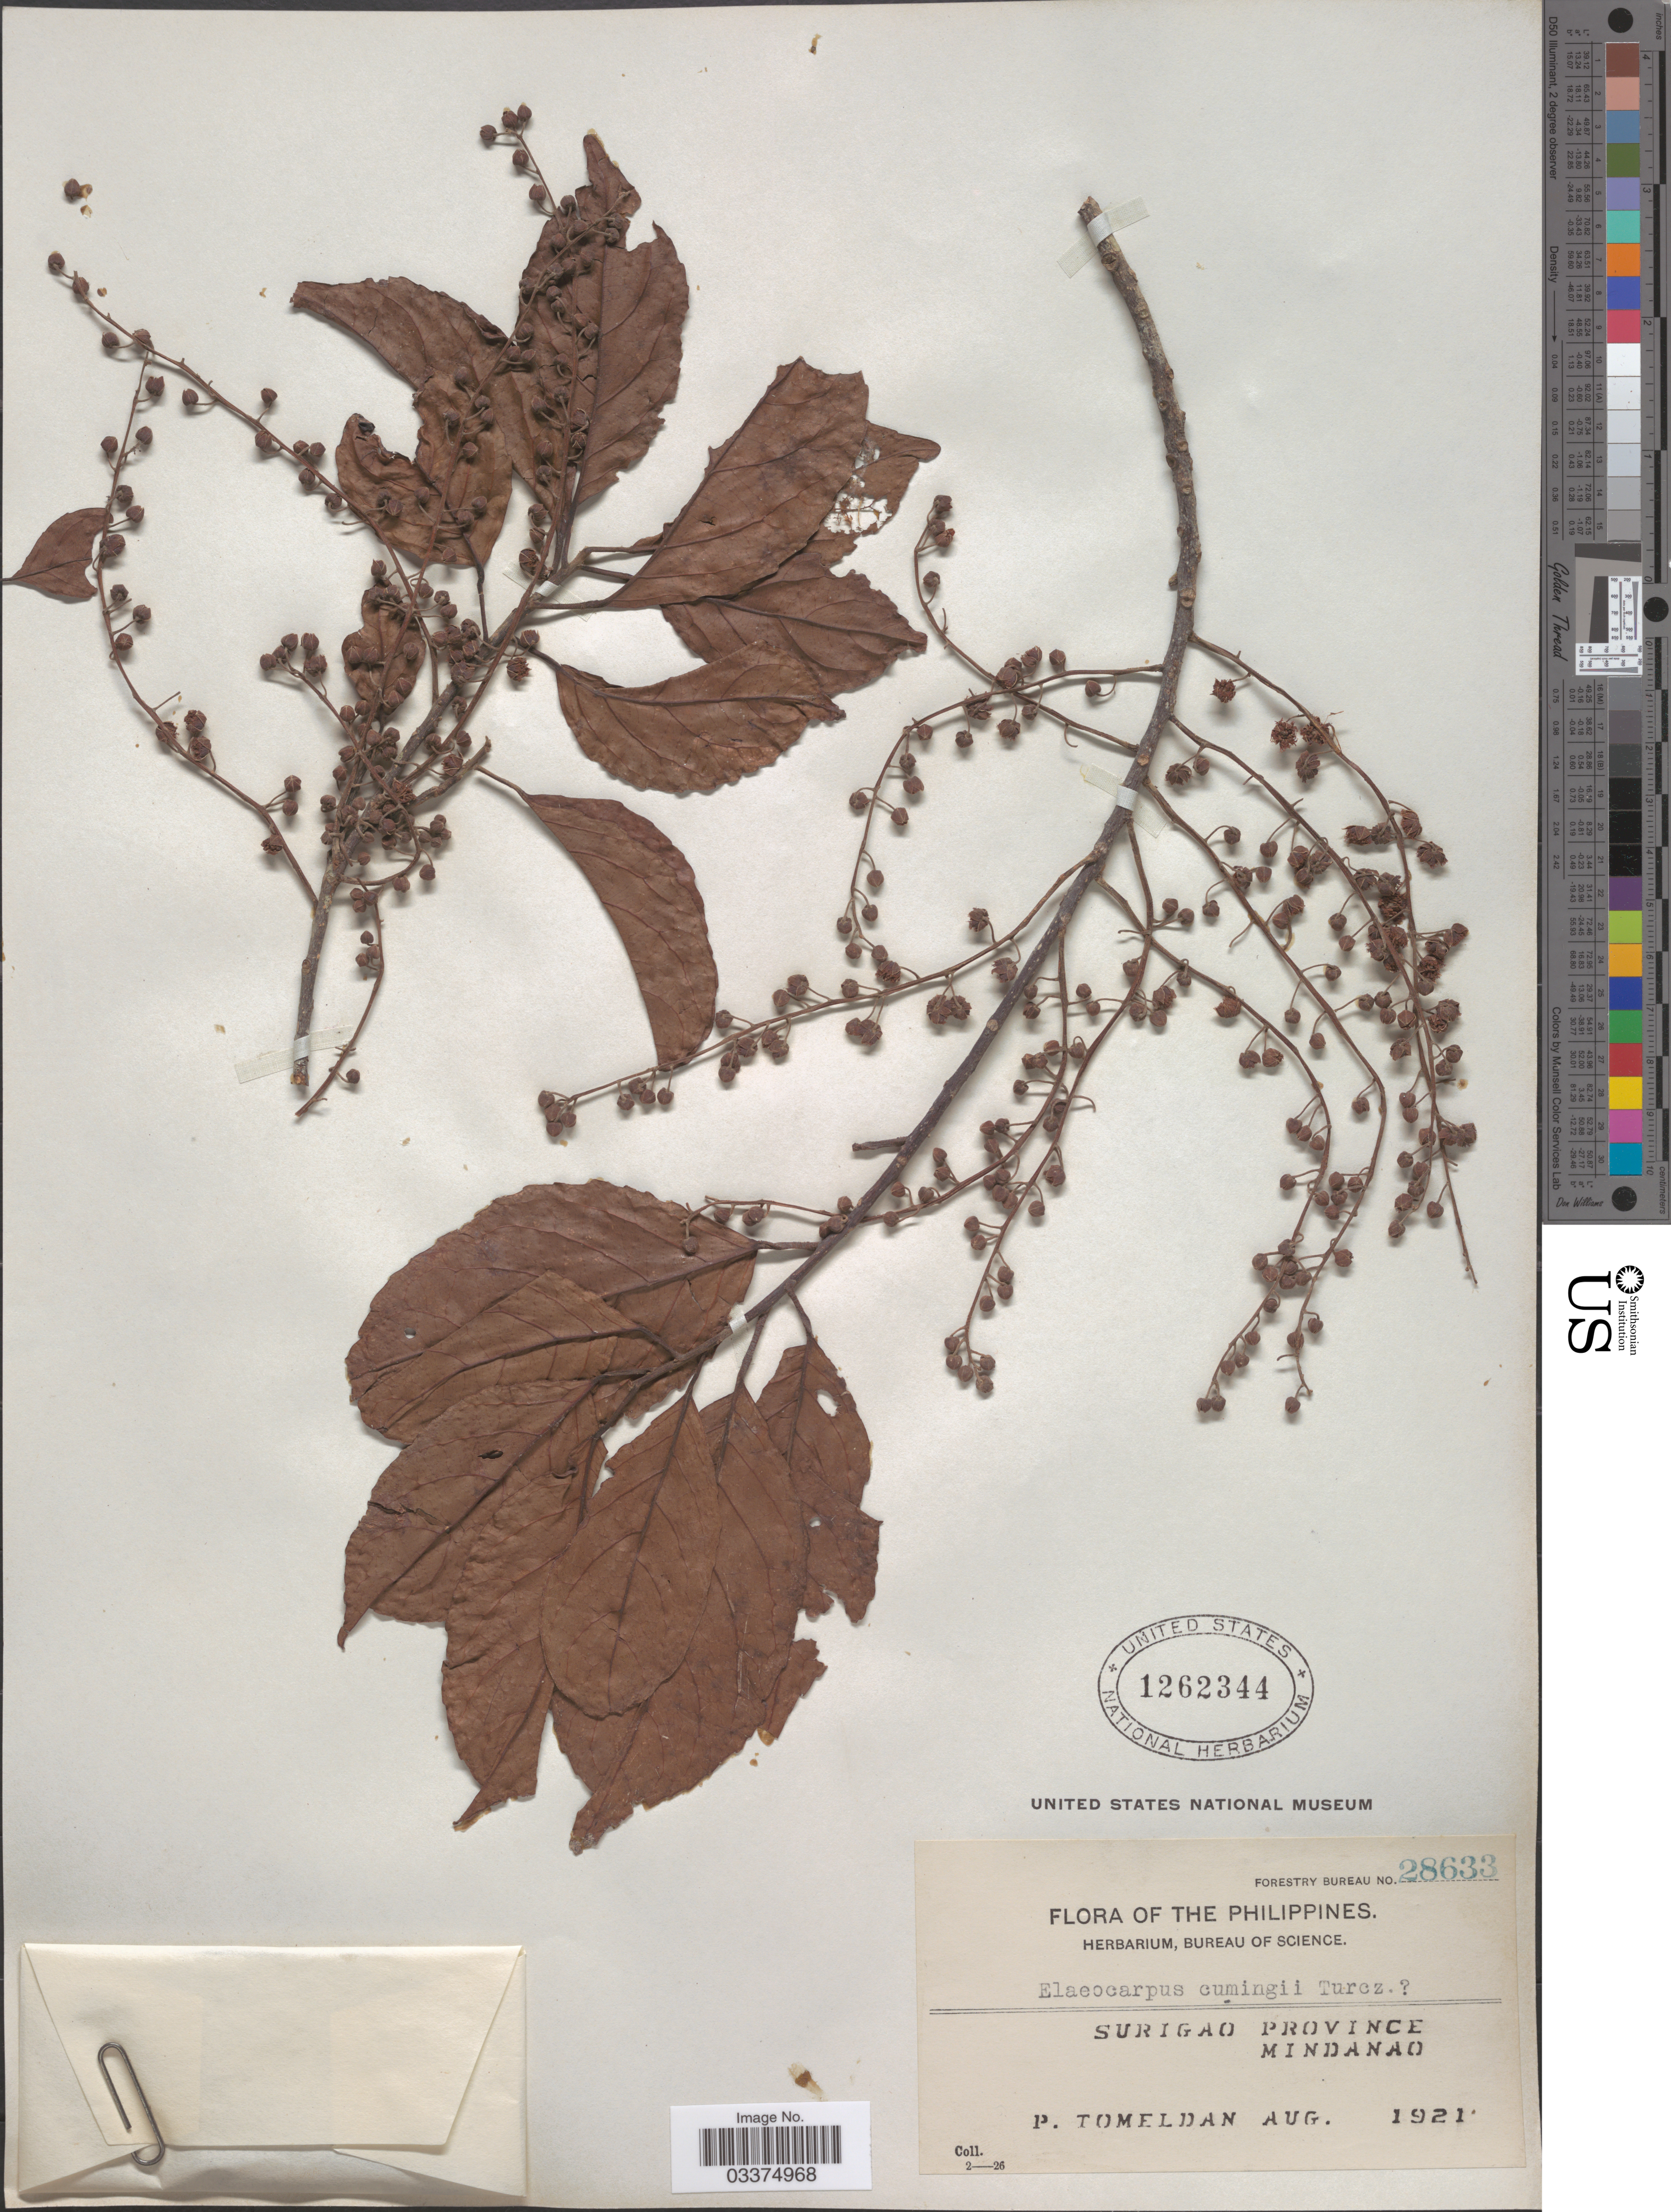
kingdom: Plantae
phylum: Tracheophyta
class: Magnoliopsida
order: Oxalidales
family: Elaeocarpaceae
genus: Elaeocarpus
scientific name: Elaeocarpus cumingii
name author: Turcz.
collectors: P. Tomeldan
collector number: Forestry Bureau 28633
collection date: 1921-08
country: Philippines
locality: Surigao Province. Mindanao.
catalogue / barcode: US 1262344